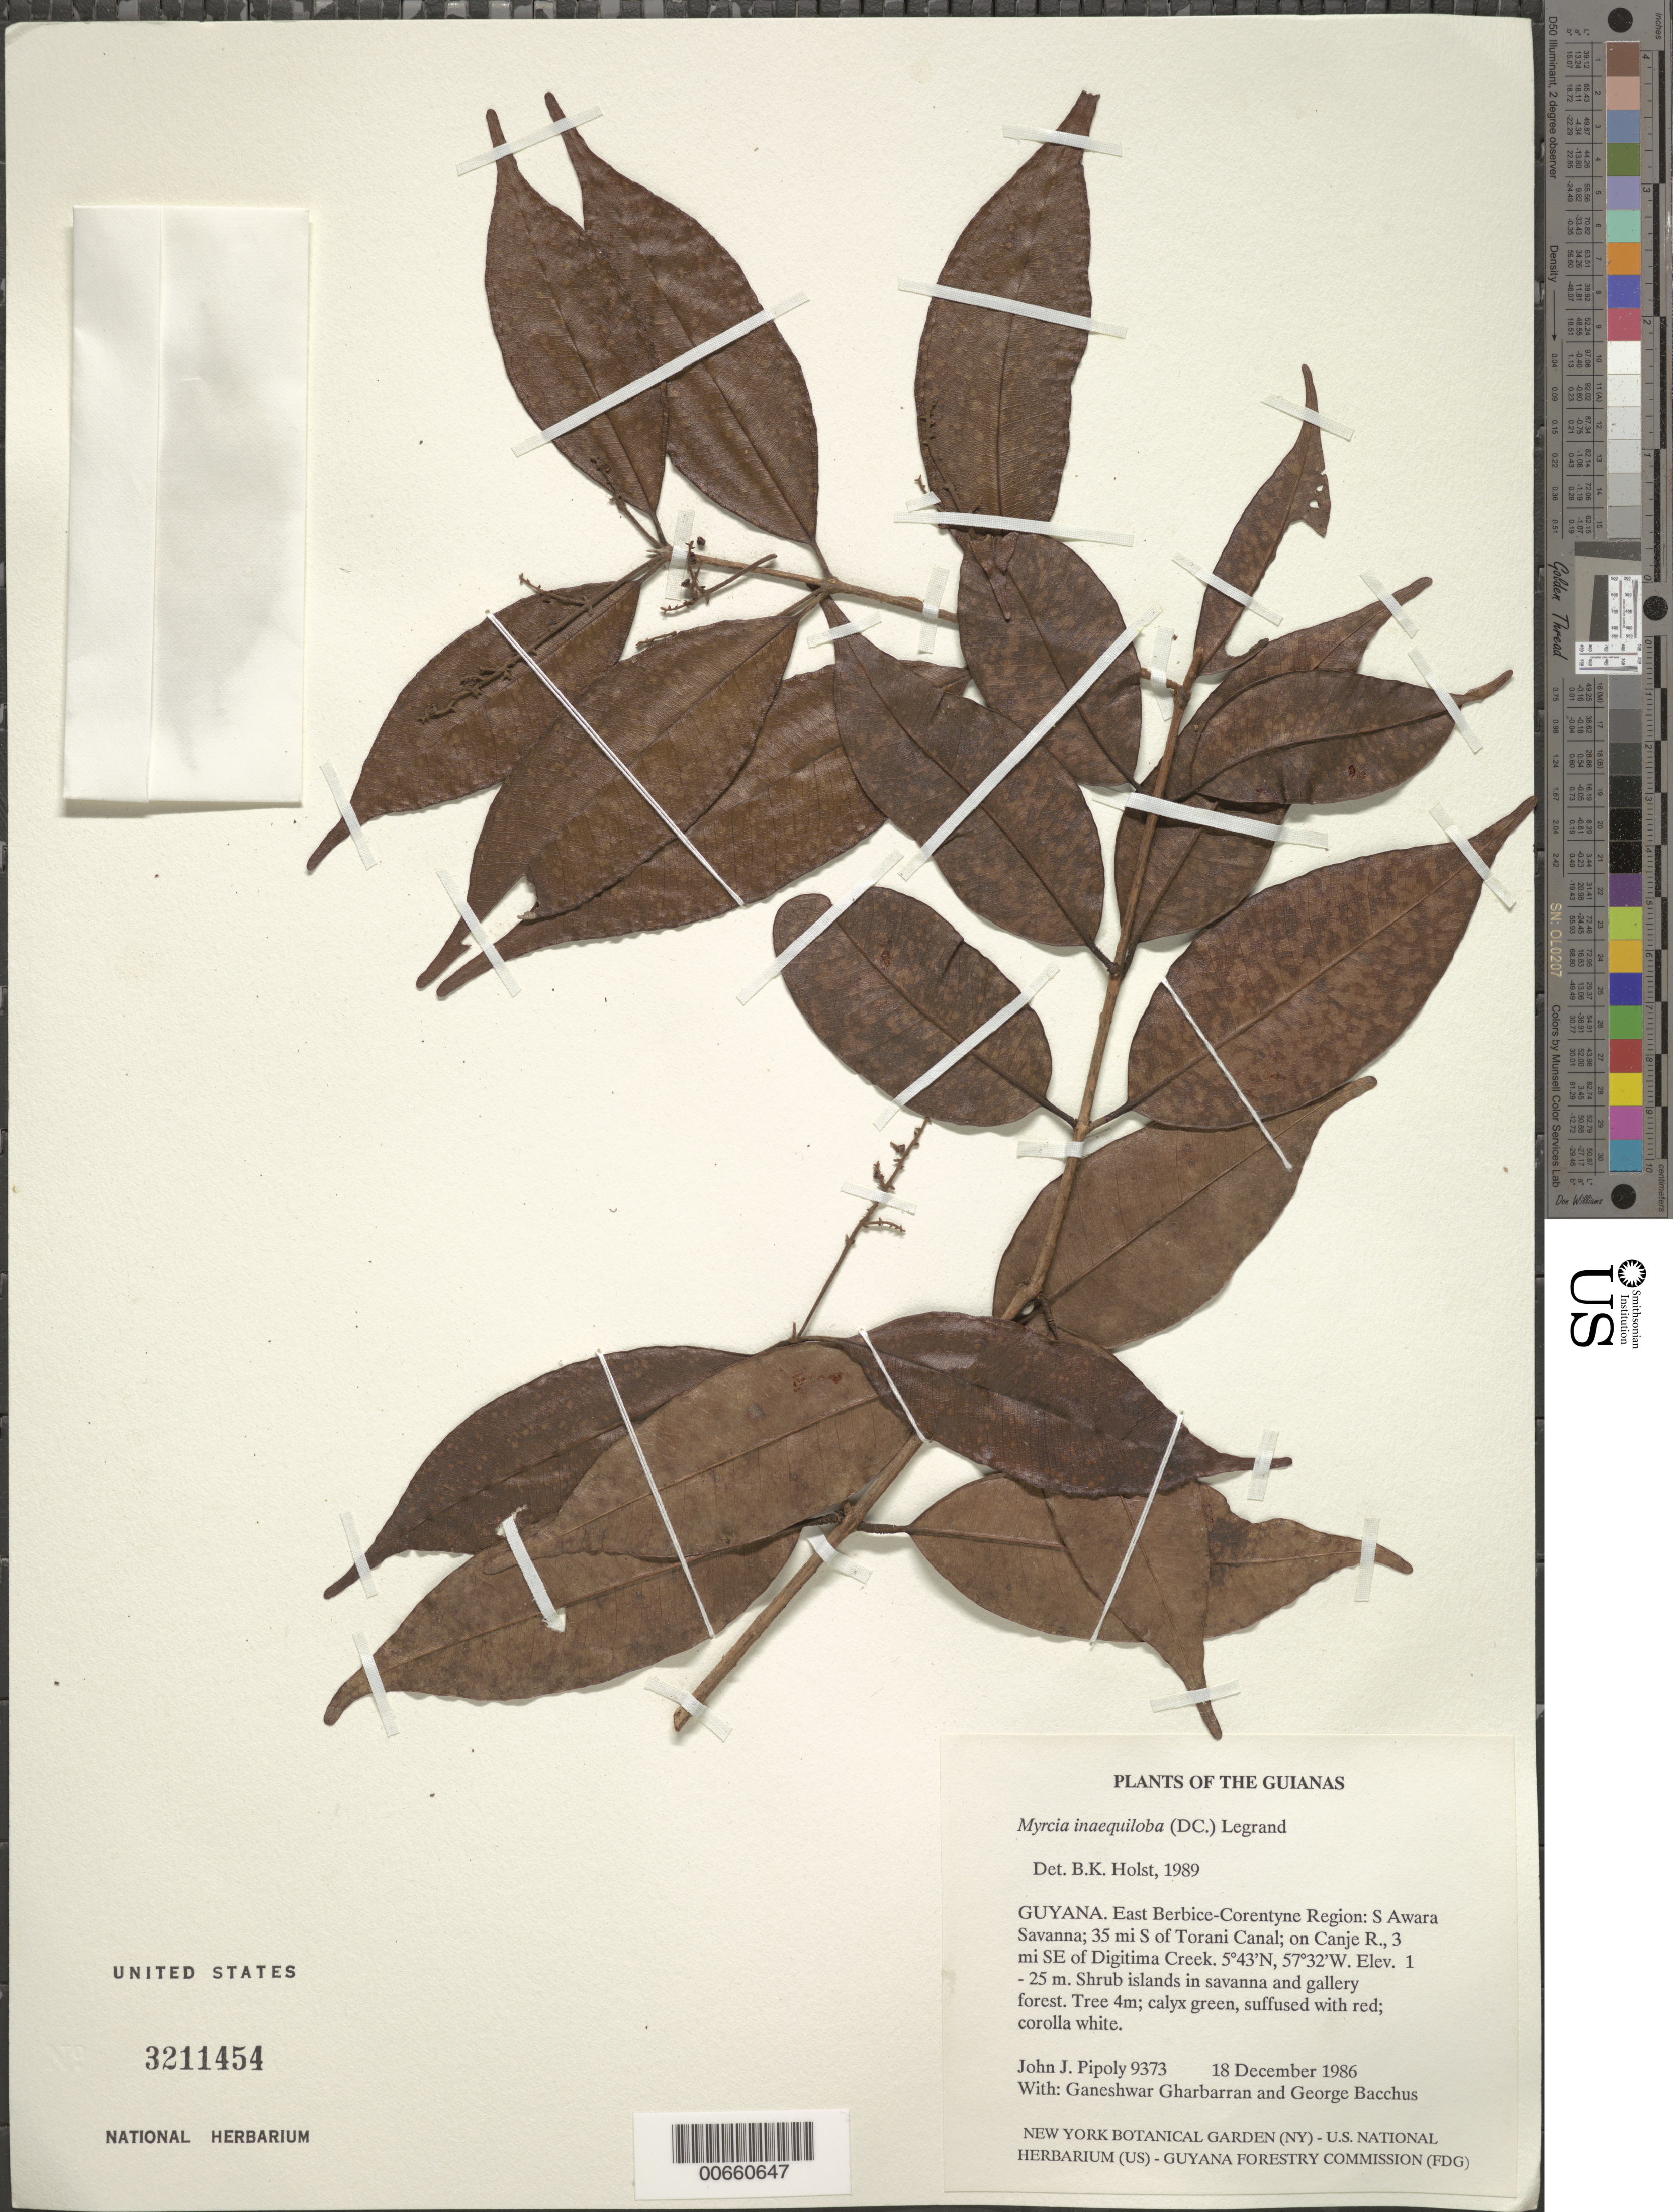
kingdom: Plantae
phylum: Tracheophyta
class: Magnoliopsida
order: Myrtales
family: Myrtaceae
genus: Myrcia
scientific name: Myrcia inaequiloba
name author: (DC.) D. Legrand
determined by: Holst, Bruce K.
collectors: J. J. Pipoly, G. Gharbarran & G. Bacchus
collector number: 9373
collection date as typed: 18 December 1986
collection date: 1986-12-18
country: Guyana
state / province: E. Berbice-Corentyne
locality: S Awara Savanna; ±35 mi S of Torani Canal; on Canje R., 3 mi SE of Digitima Creek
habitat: Shrub islands in savanna and gallery forest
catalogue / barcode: US 3211454